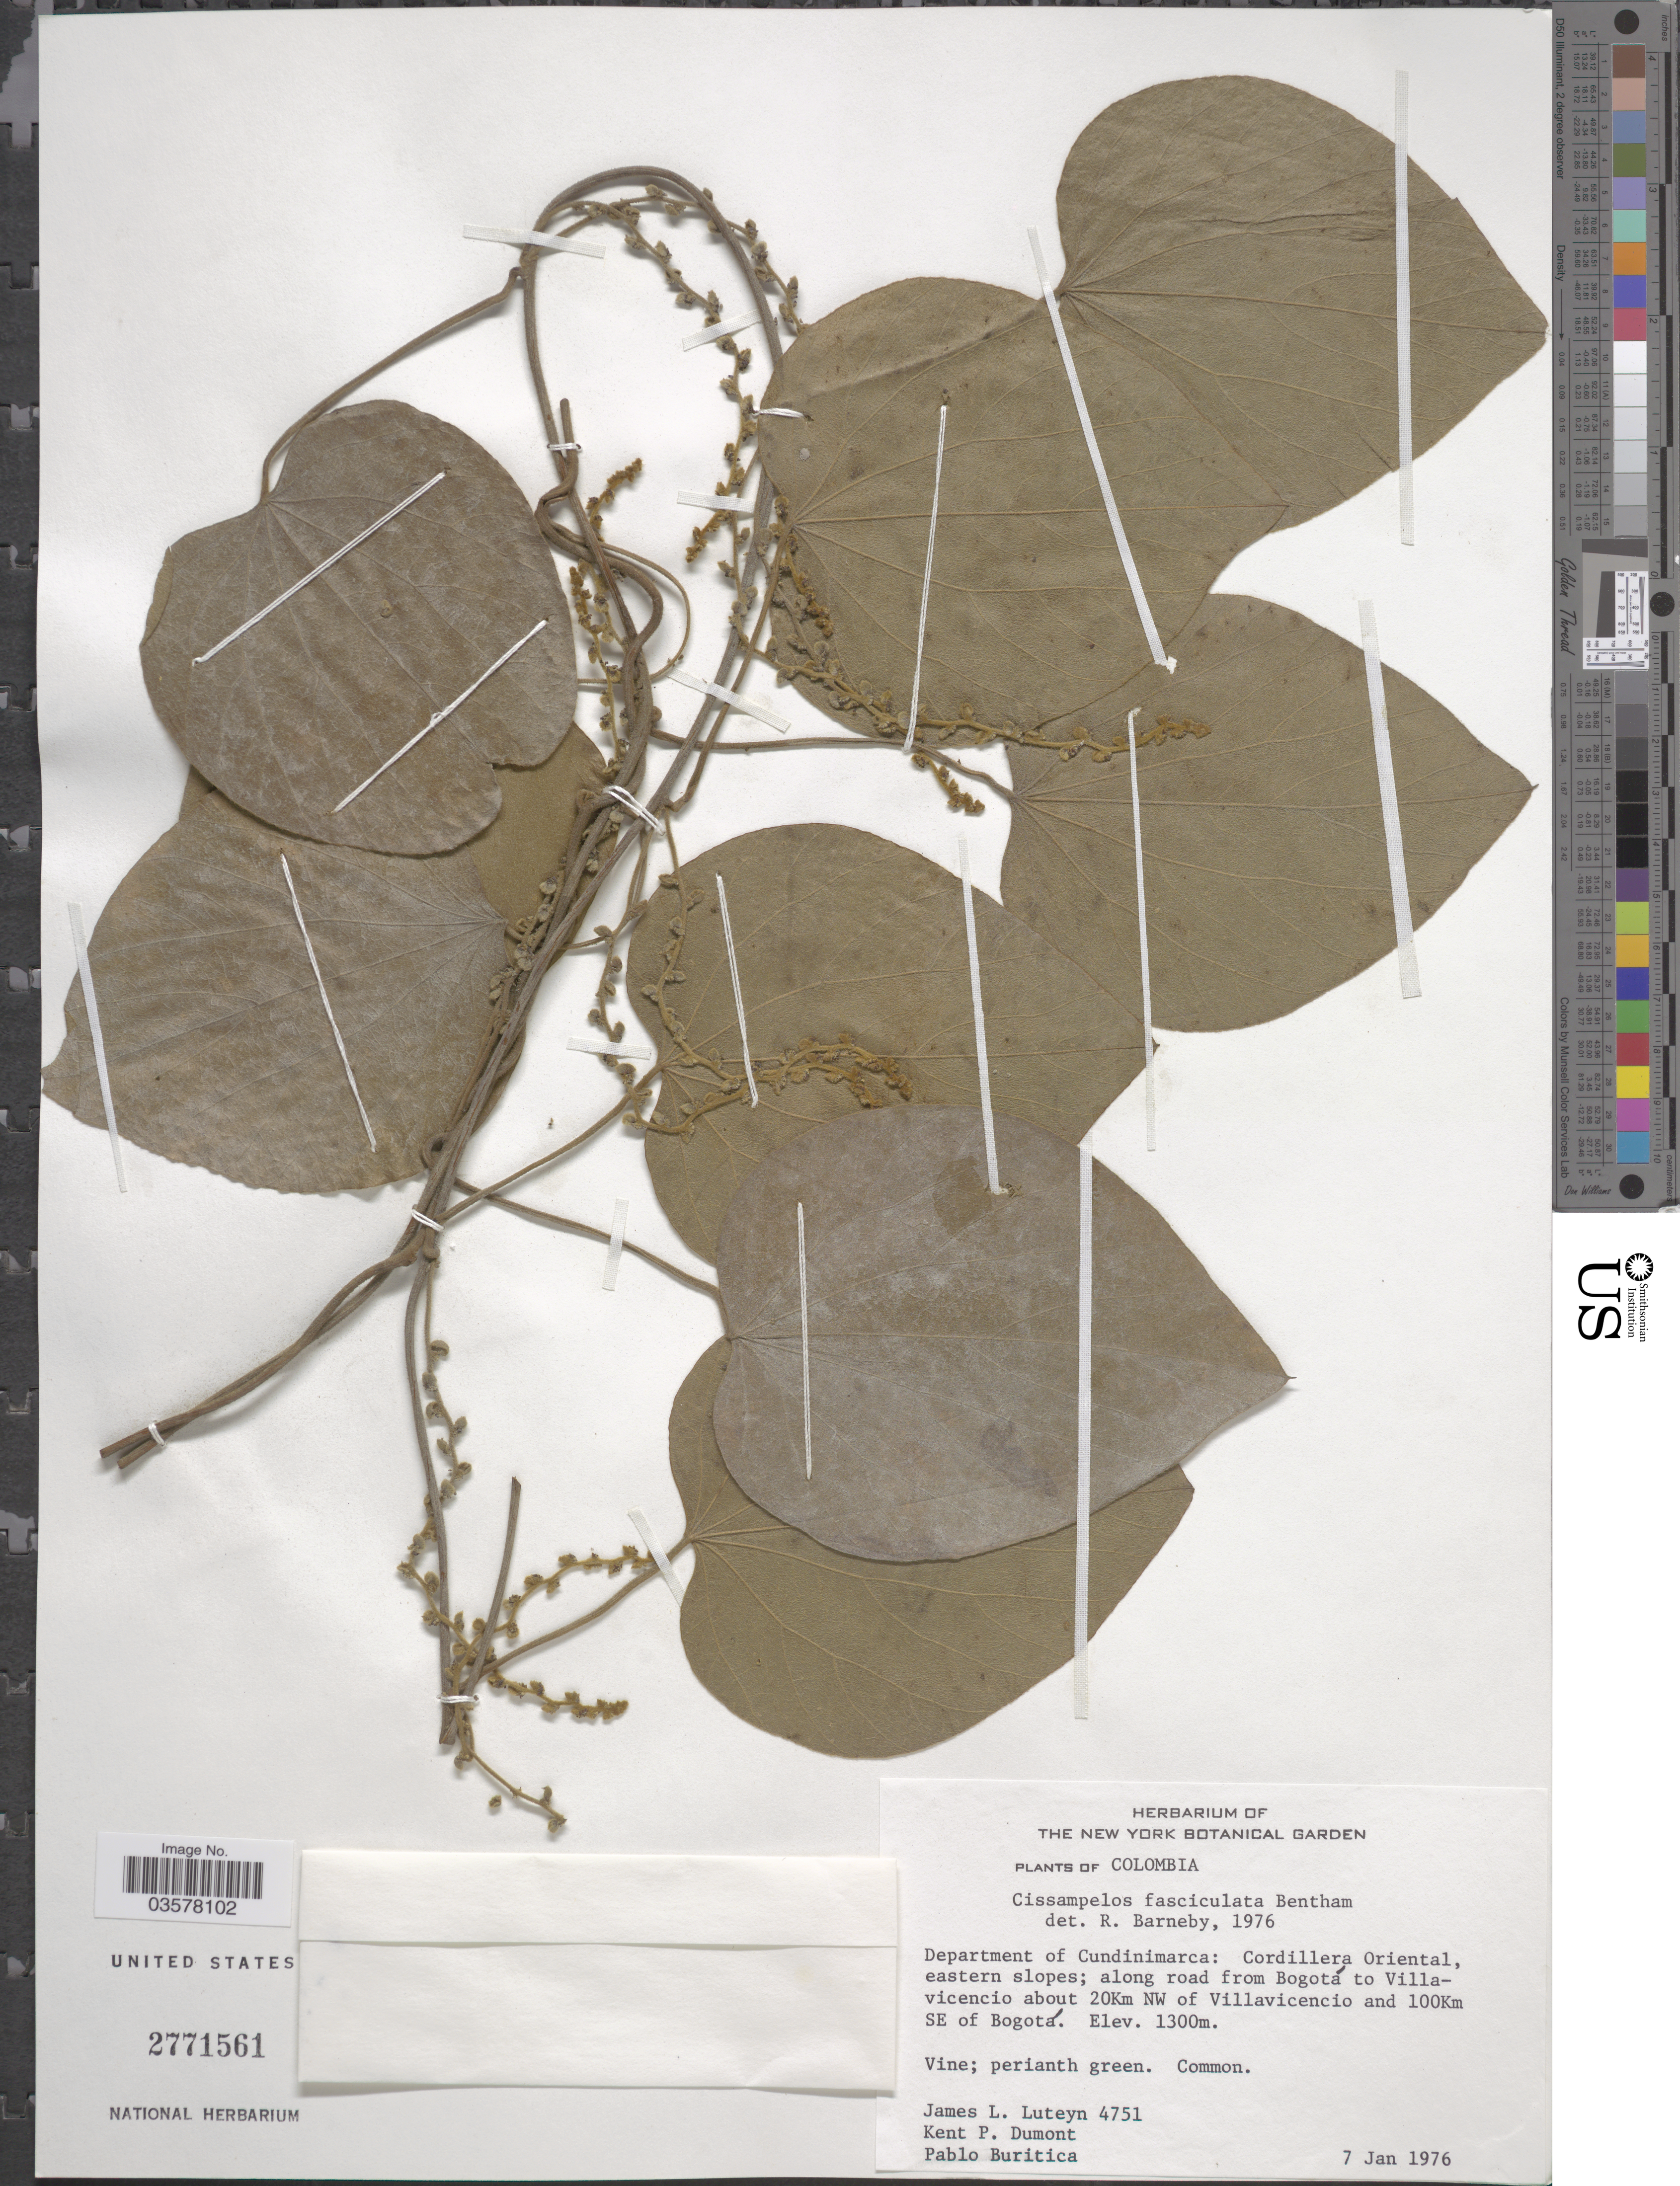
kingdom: Plantae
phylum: Tracheophyta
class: Magnoliopsida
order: Ranunculales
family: Menispermaceae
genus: Cissampelos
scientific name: Cissampelos fasciculata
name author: Benth.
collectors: J. L. Luteyn, K. P. Dumont & P. Buritica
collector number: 4751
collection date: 1976-01-07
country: Colombia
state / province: Cundinamarca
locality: Department of Cundinimarca: Cordillera Oriental, eastern slopes; along road from Bogotá to Villavicencio about 20Km NW of Villavicencio and 100Km SE of Bogotá.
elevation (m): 1300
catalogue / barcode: US 2771561